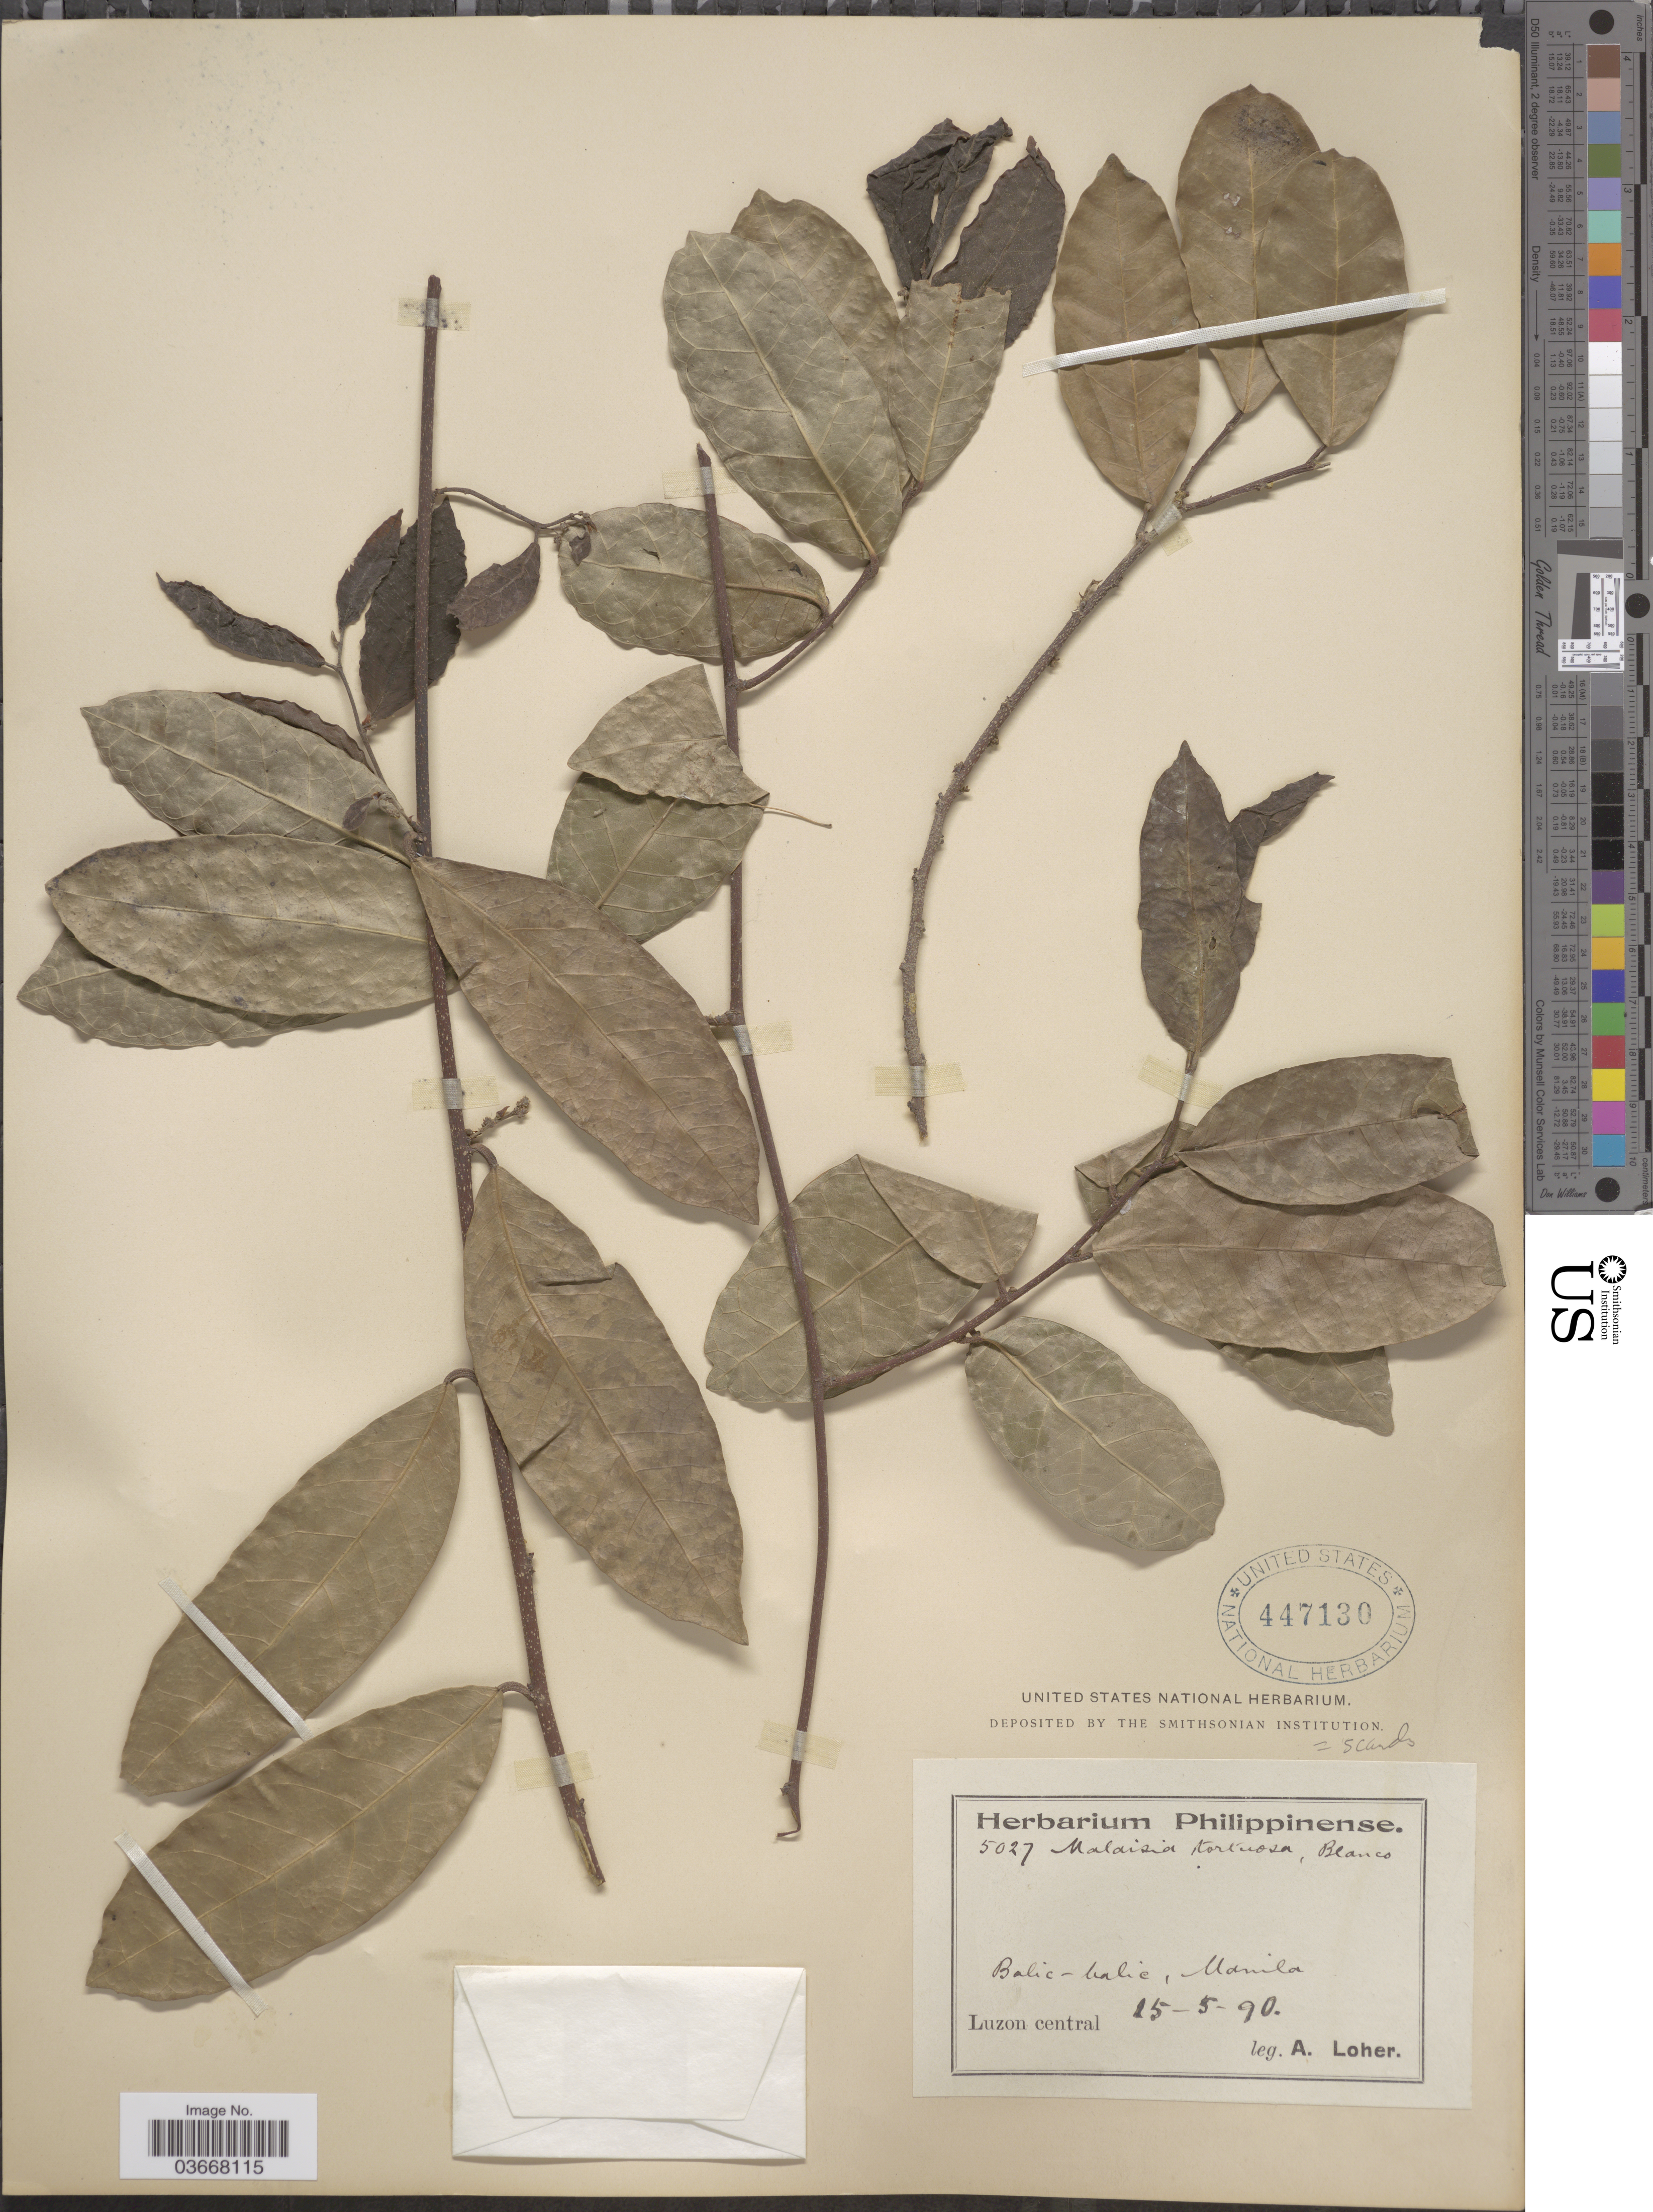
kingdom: Plantae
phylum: Tracheophyta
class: Magnoliopsida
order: Rosales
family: Moraceae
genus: Malaisia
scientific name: Malaisia scandens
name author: (Lour.) Planch.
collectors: A. Loher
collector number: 5027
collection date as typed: Transcribed d/m/y: 15/5/90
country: Philippines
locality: Balic-balic, Manila. Luzon central.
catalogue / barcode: US 447130